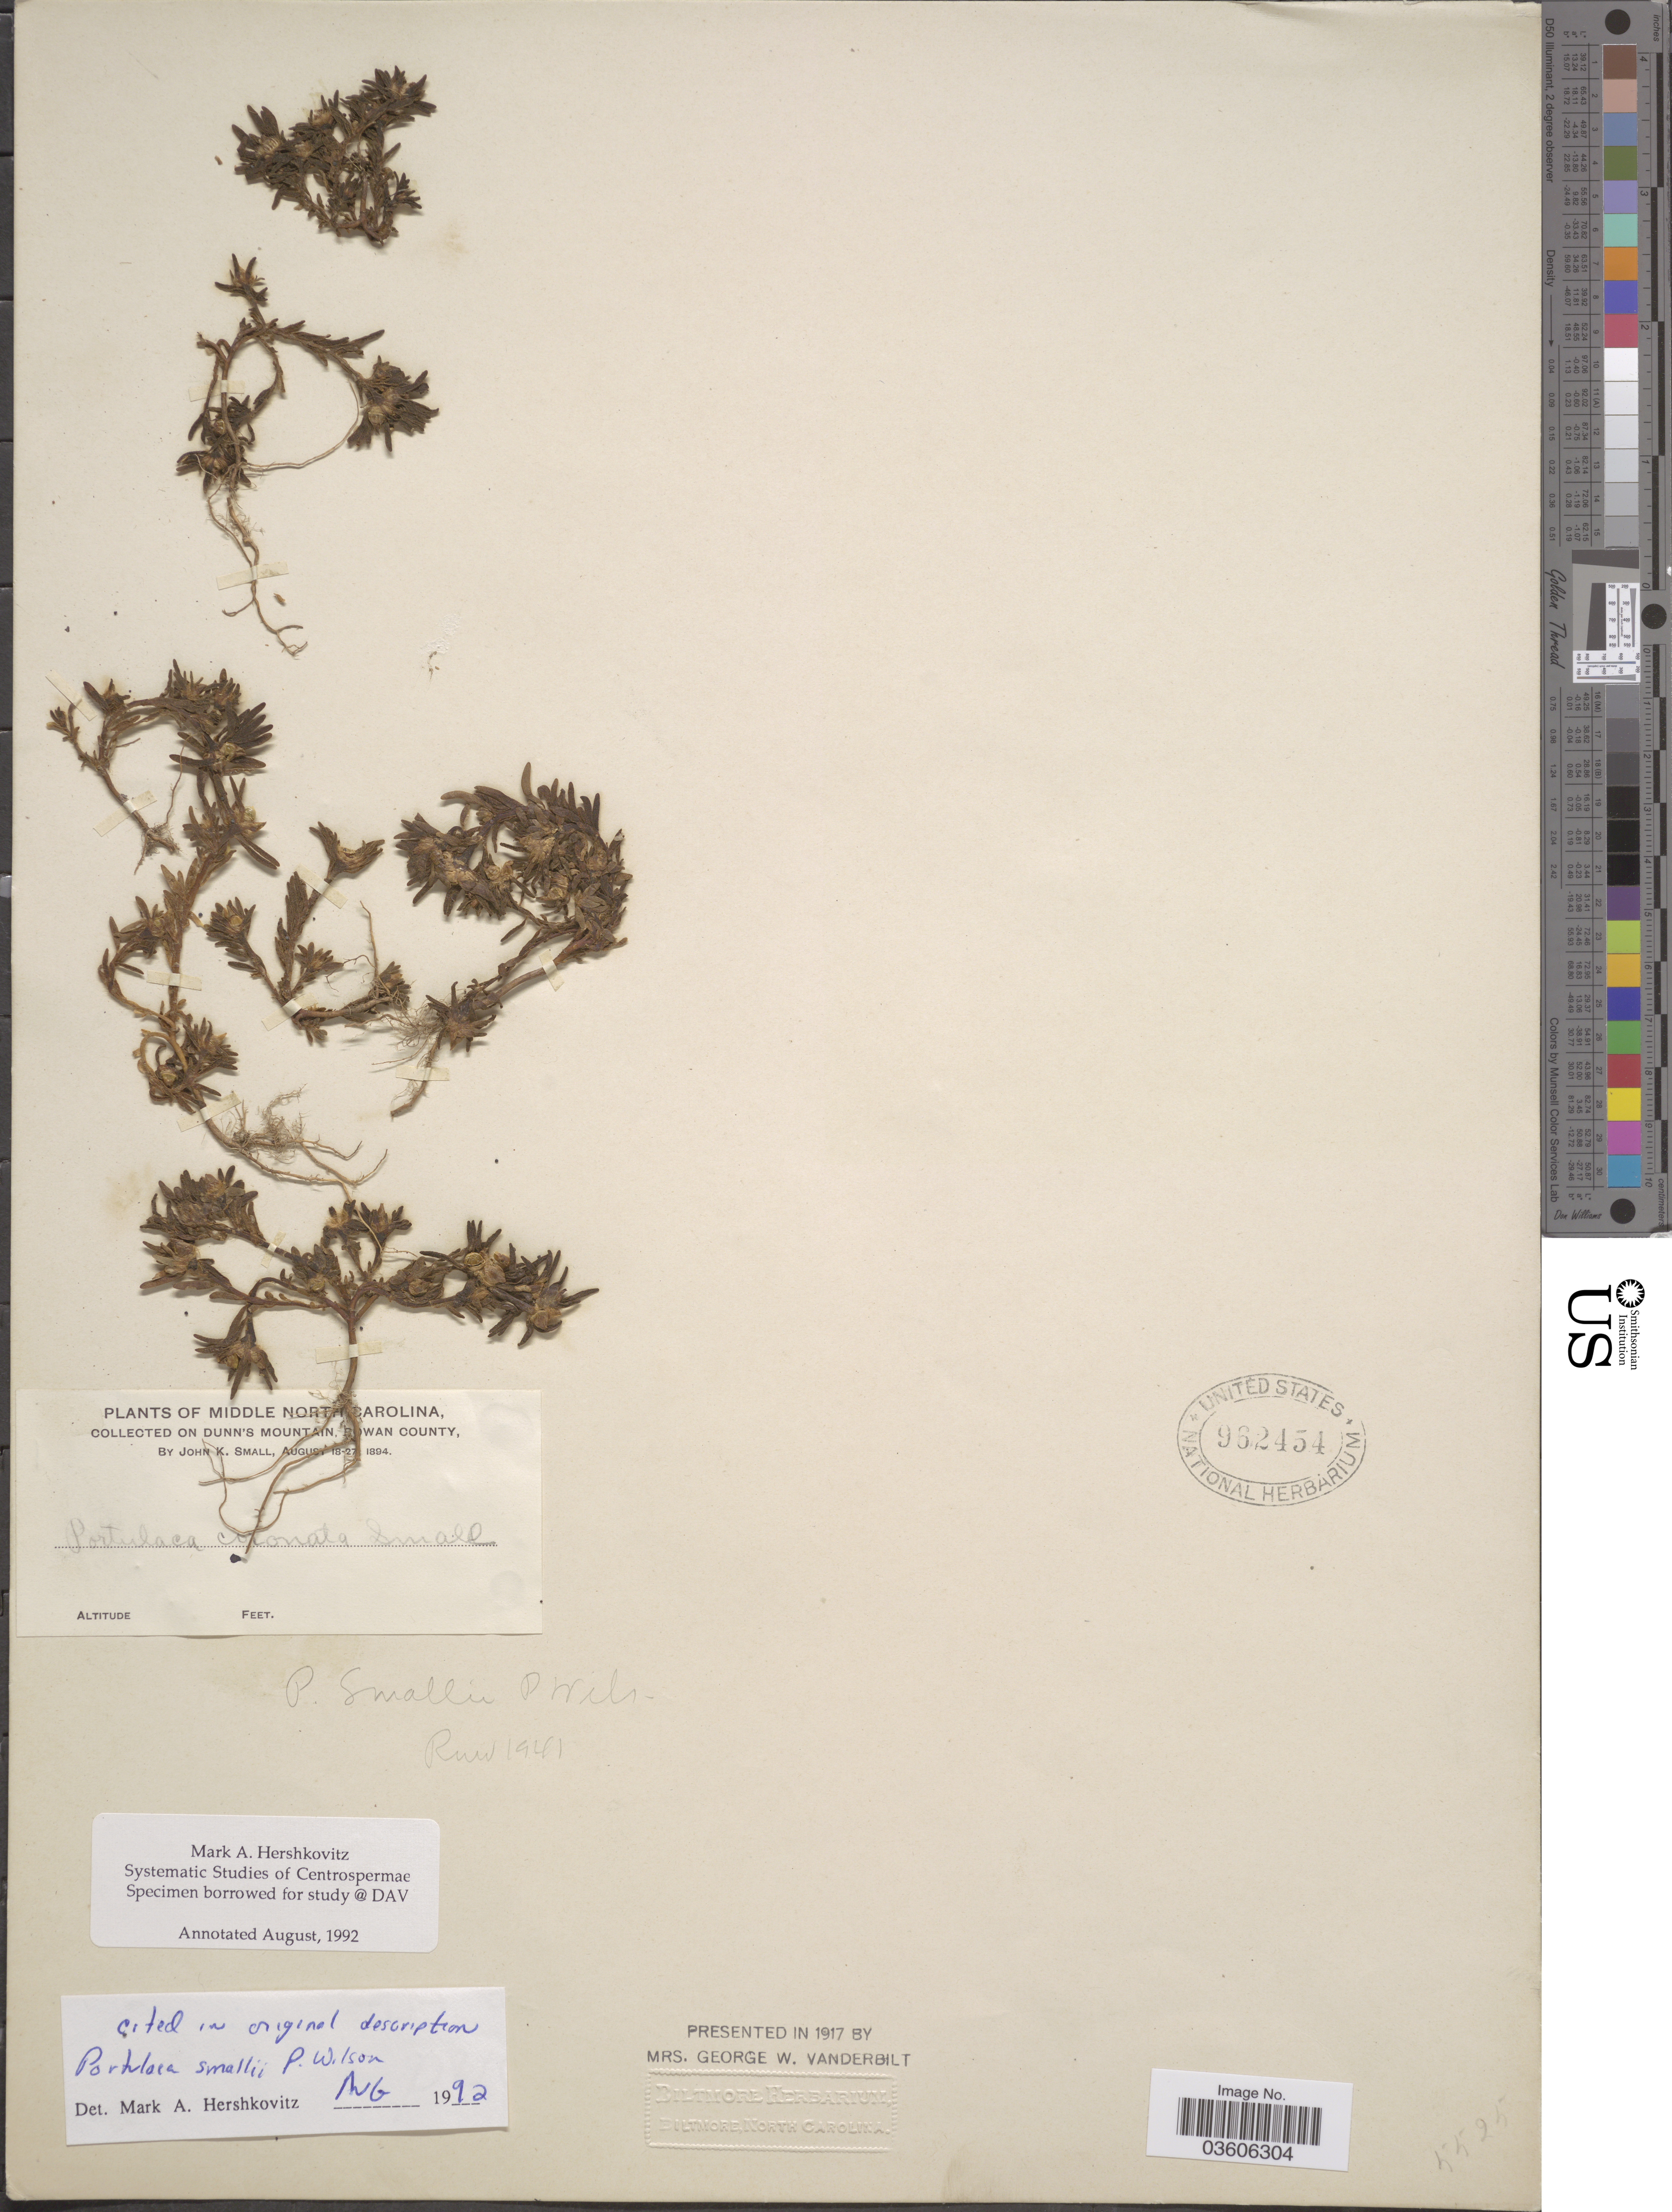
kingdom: Plantae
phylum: Tracheophyta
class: Magnoliopsida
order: Caryophyllales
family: Portulacaceae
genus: Portulaca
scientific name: Portulaca smallii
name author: P. Wilson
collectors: J. K. Small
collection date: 1894-08-18/1894-08-27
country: United States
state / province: North Carolina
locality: Middle North Carolina. On Dunn's Mountain, Rowan County.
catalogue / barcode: US 962454